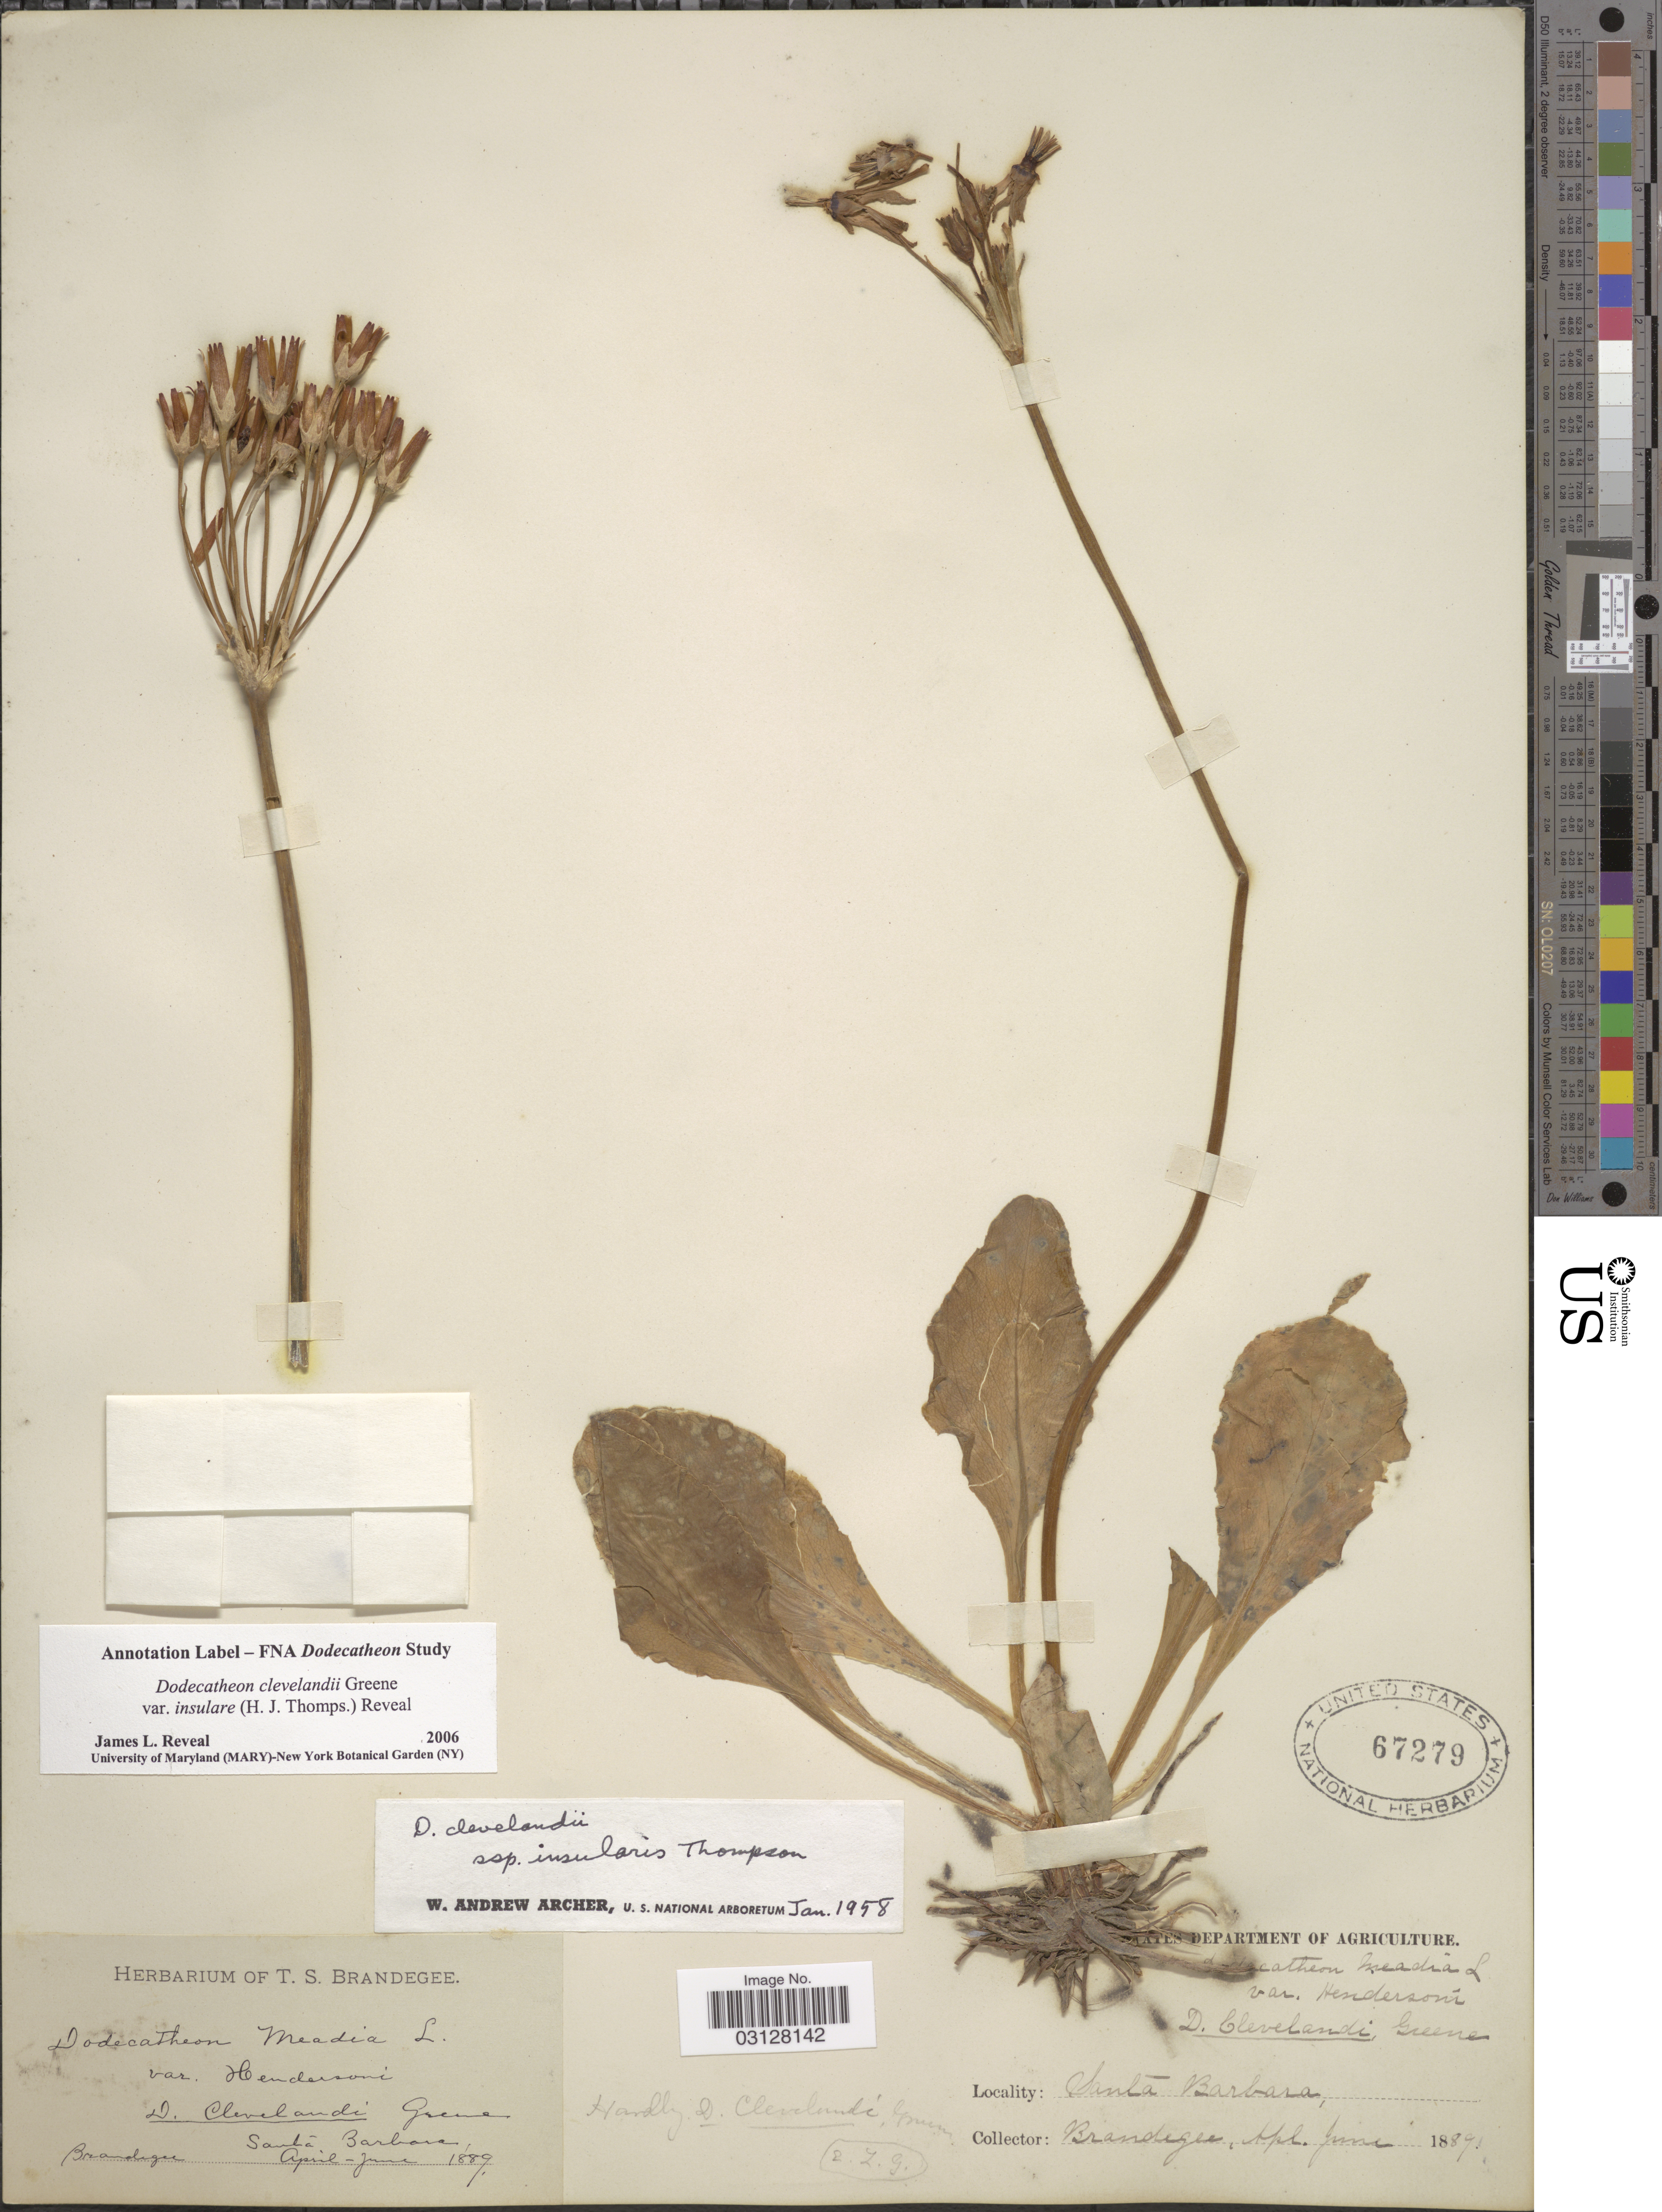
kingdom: Plantae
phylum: Tracheophyta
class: Magnoliopsida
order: Ericales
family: Primulaceae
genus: Dodecatheon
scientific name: Dodecatheon clevelandii subsp. insulare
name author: H.J. Thomps.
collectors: T. S. Brandegee (herbarium)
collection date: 1889-04/1889-06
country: United States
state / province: California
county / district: Santa Barbara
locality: Santa Barbara.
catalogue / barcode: US 67279